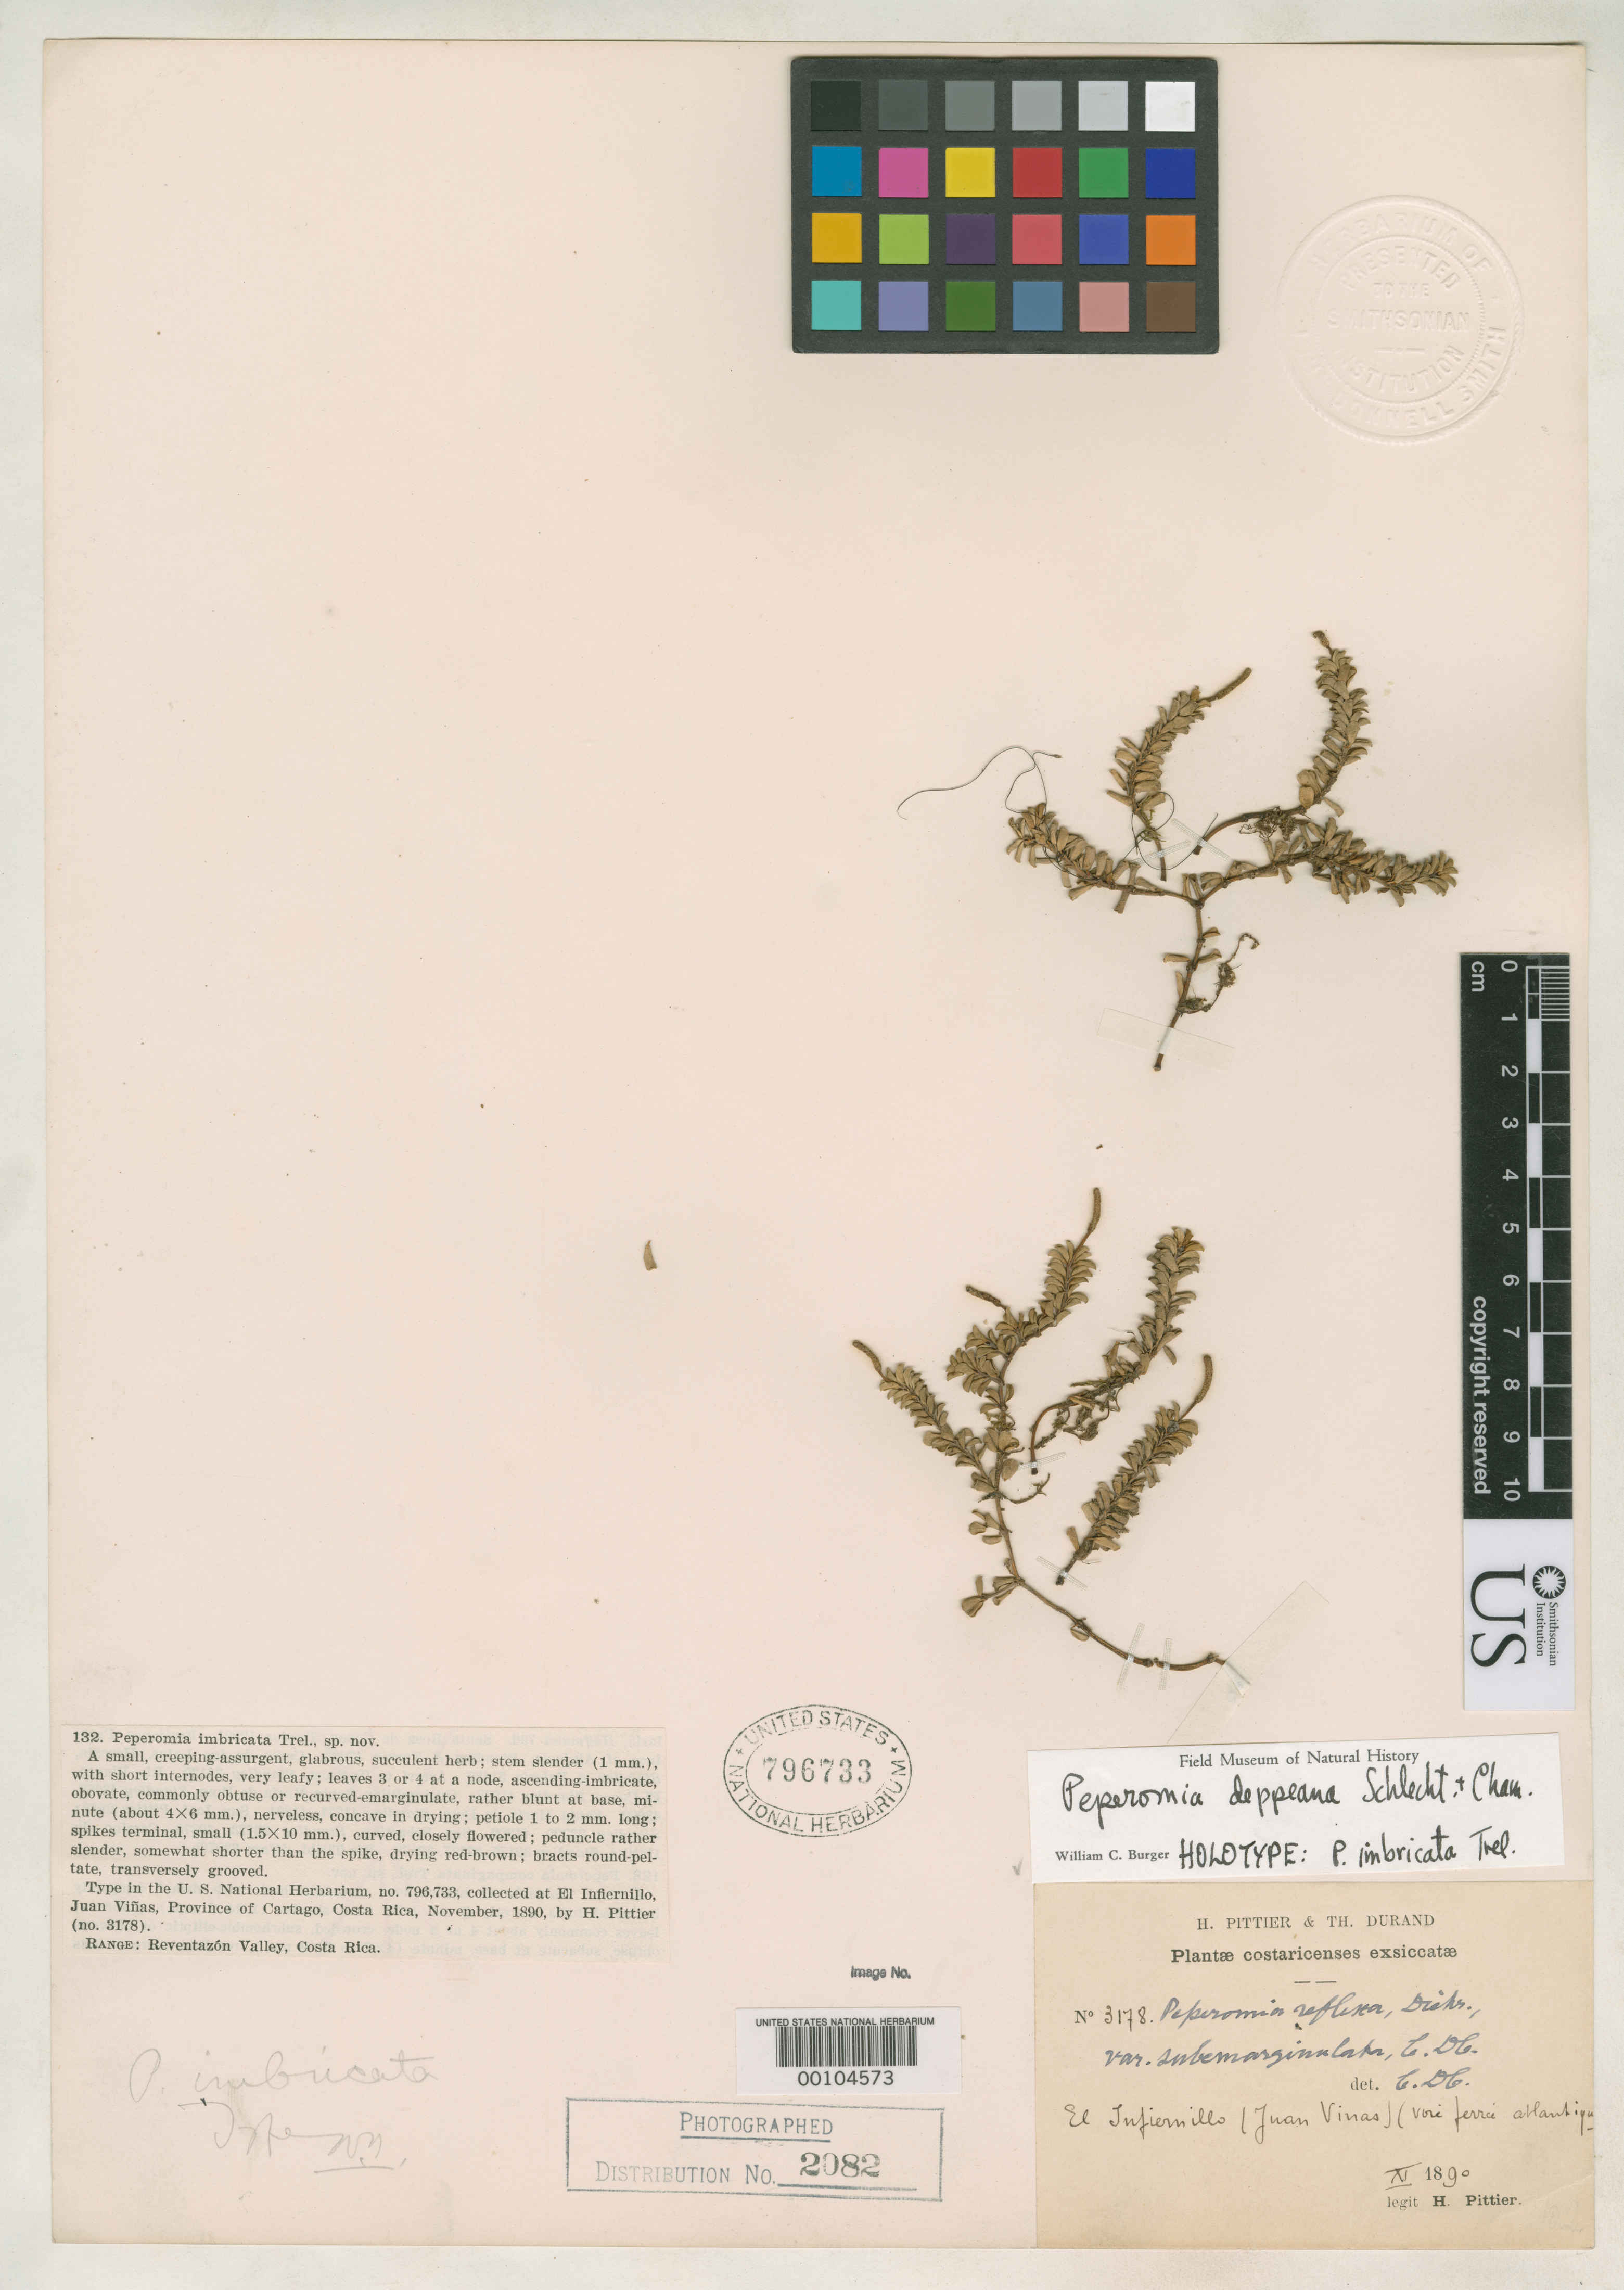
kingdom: Plantae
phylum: Tracheophyta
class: Magnoliopsida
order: Piperales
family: Piperaceae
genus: Peperomia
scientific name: Peperomia imbricata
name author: Trel.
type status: Holotype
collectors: H. F. Pittier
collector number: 3178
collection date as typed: Nov 1890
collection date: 1890-11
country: Costa Rica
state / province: Cartago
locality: El Infiernillo, Juan Vinas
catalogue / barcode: US 796733